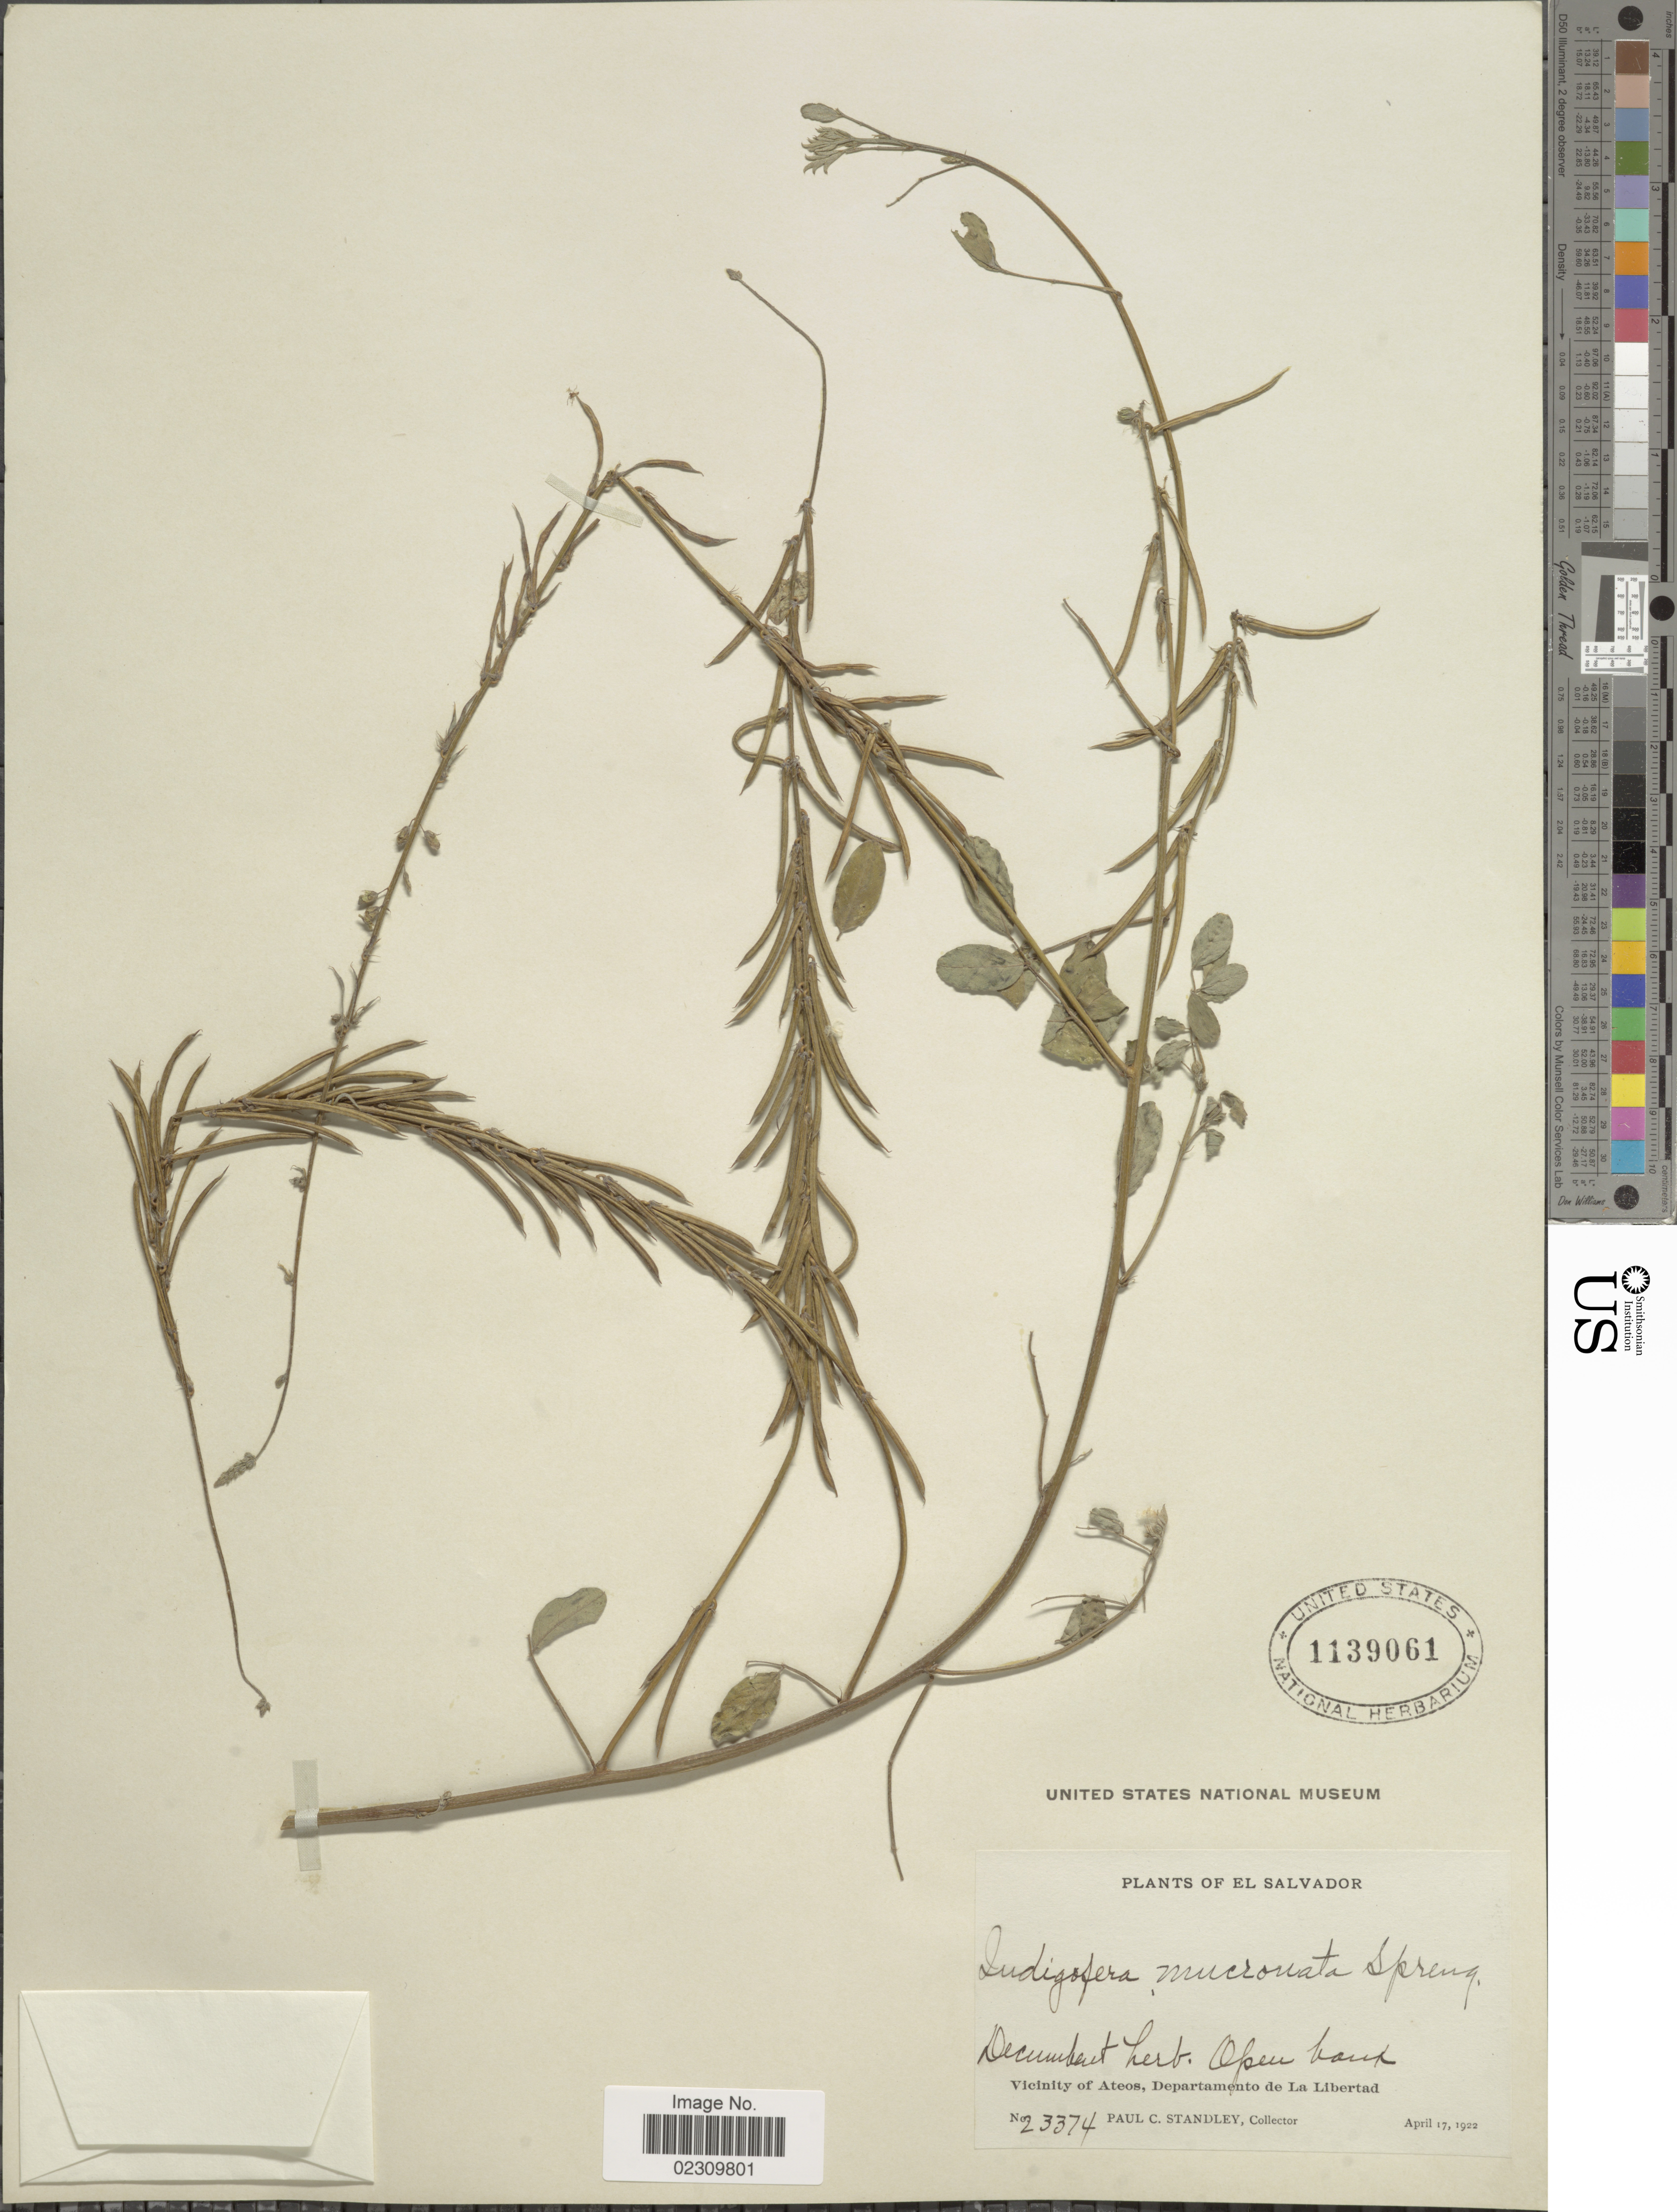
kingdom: Plantae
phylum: Tracheophyta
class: Magnoliopsida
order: Fabales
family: Fabaceae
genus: Indigofera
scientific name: Indigofera mucronata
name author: Lam.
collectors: P. C. Standley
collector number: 23374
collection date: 1922-04-17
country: El Salvador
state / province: La Libertad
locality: Vicinity of Ateos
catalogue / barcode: US 1139061